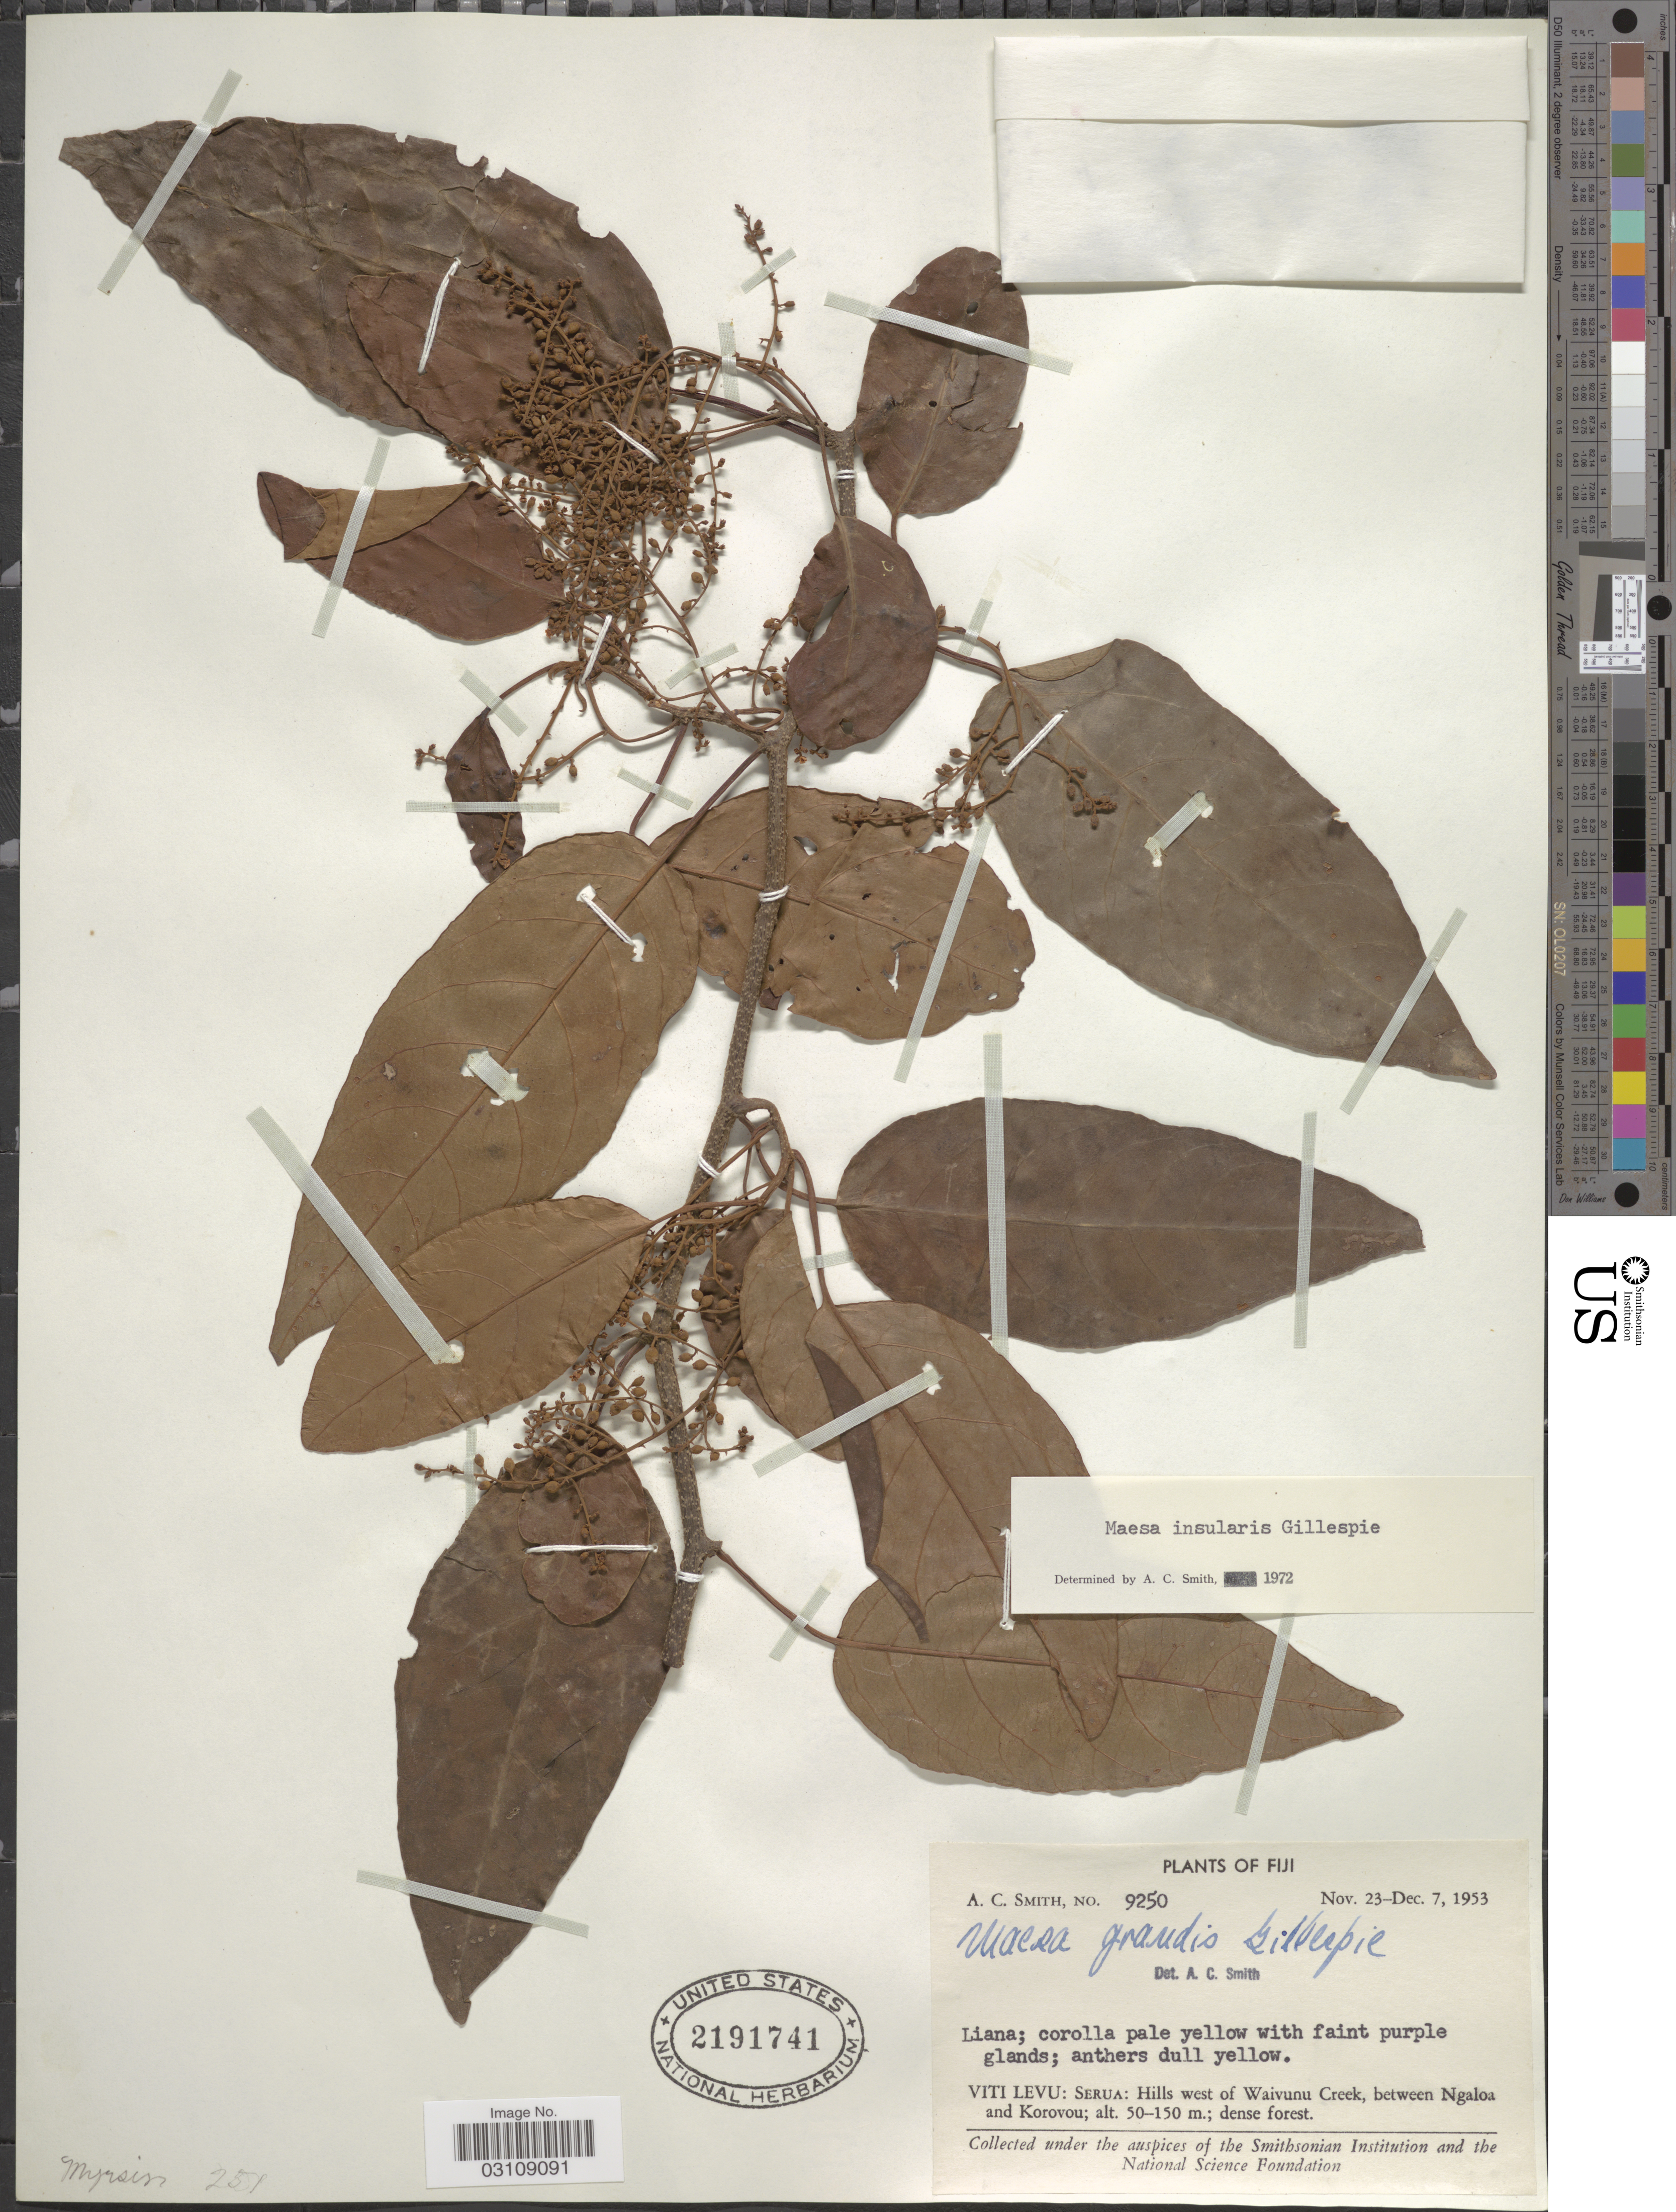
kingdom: Plantae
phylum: Tracheophyta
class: Magnoliopsida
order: Ericales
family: Primulaceae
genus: Maesa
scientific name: Maesa insularis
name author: Gillespie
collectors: A. C. Smith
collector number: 9250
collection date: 1953-11-23/1953-12-07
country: Fiji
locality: Viti Levu: Serua: Hills west of Waivunu Creek, between Ngaloa and Korovou.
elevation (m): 50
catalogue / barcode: US 2191741